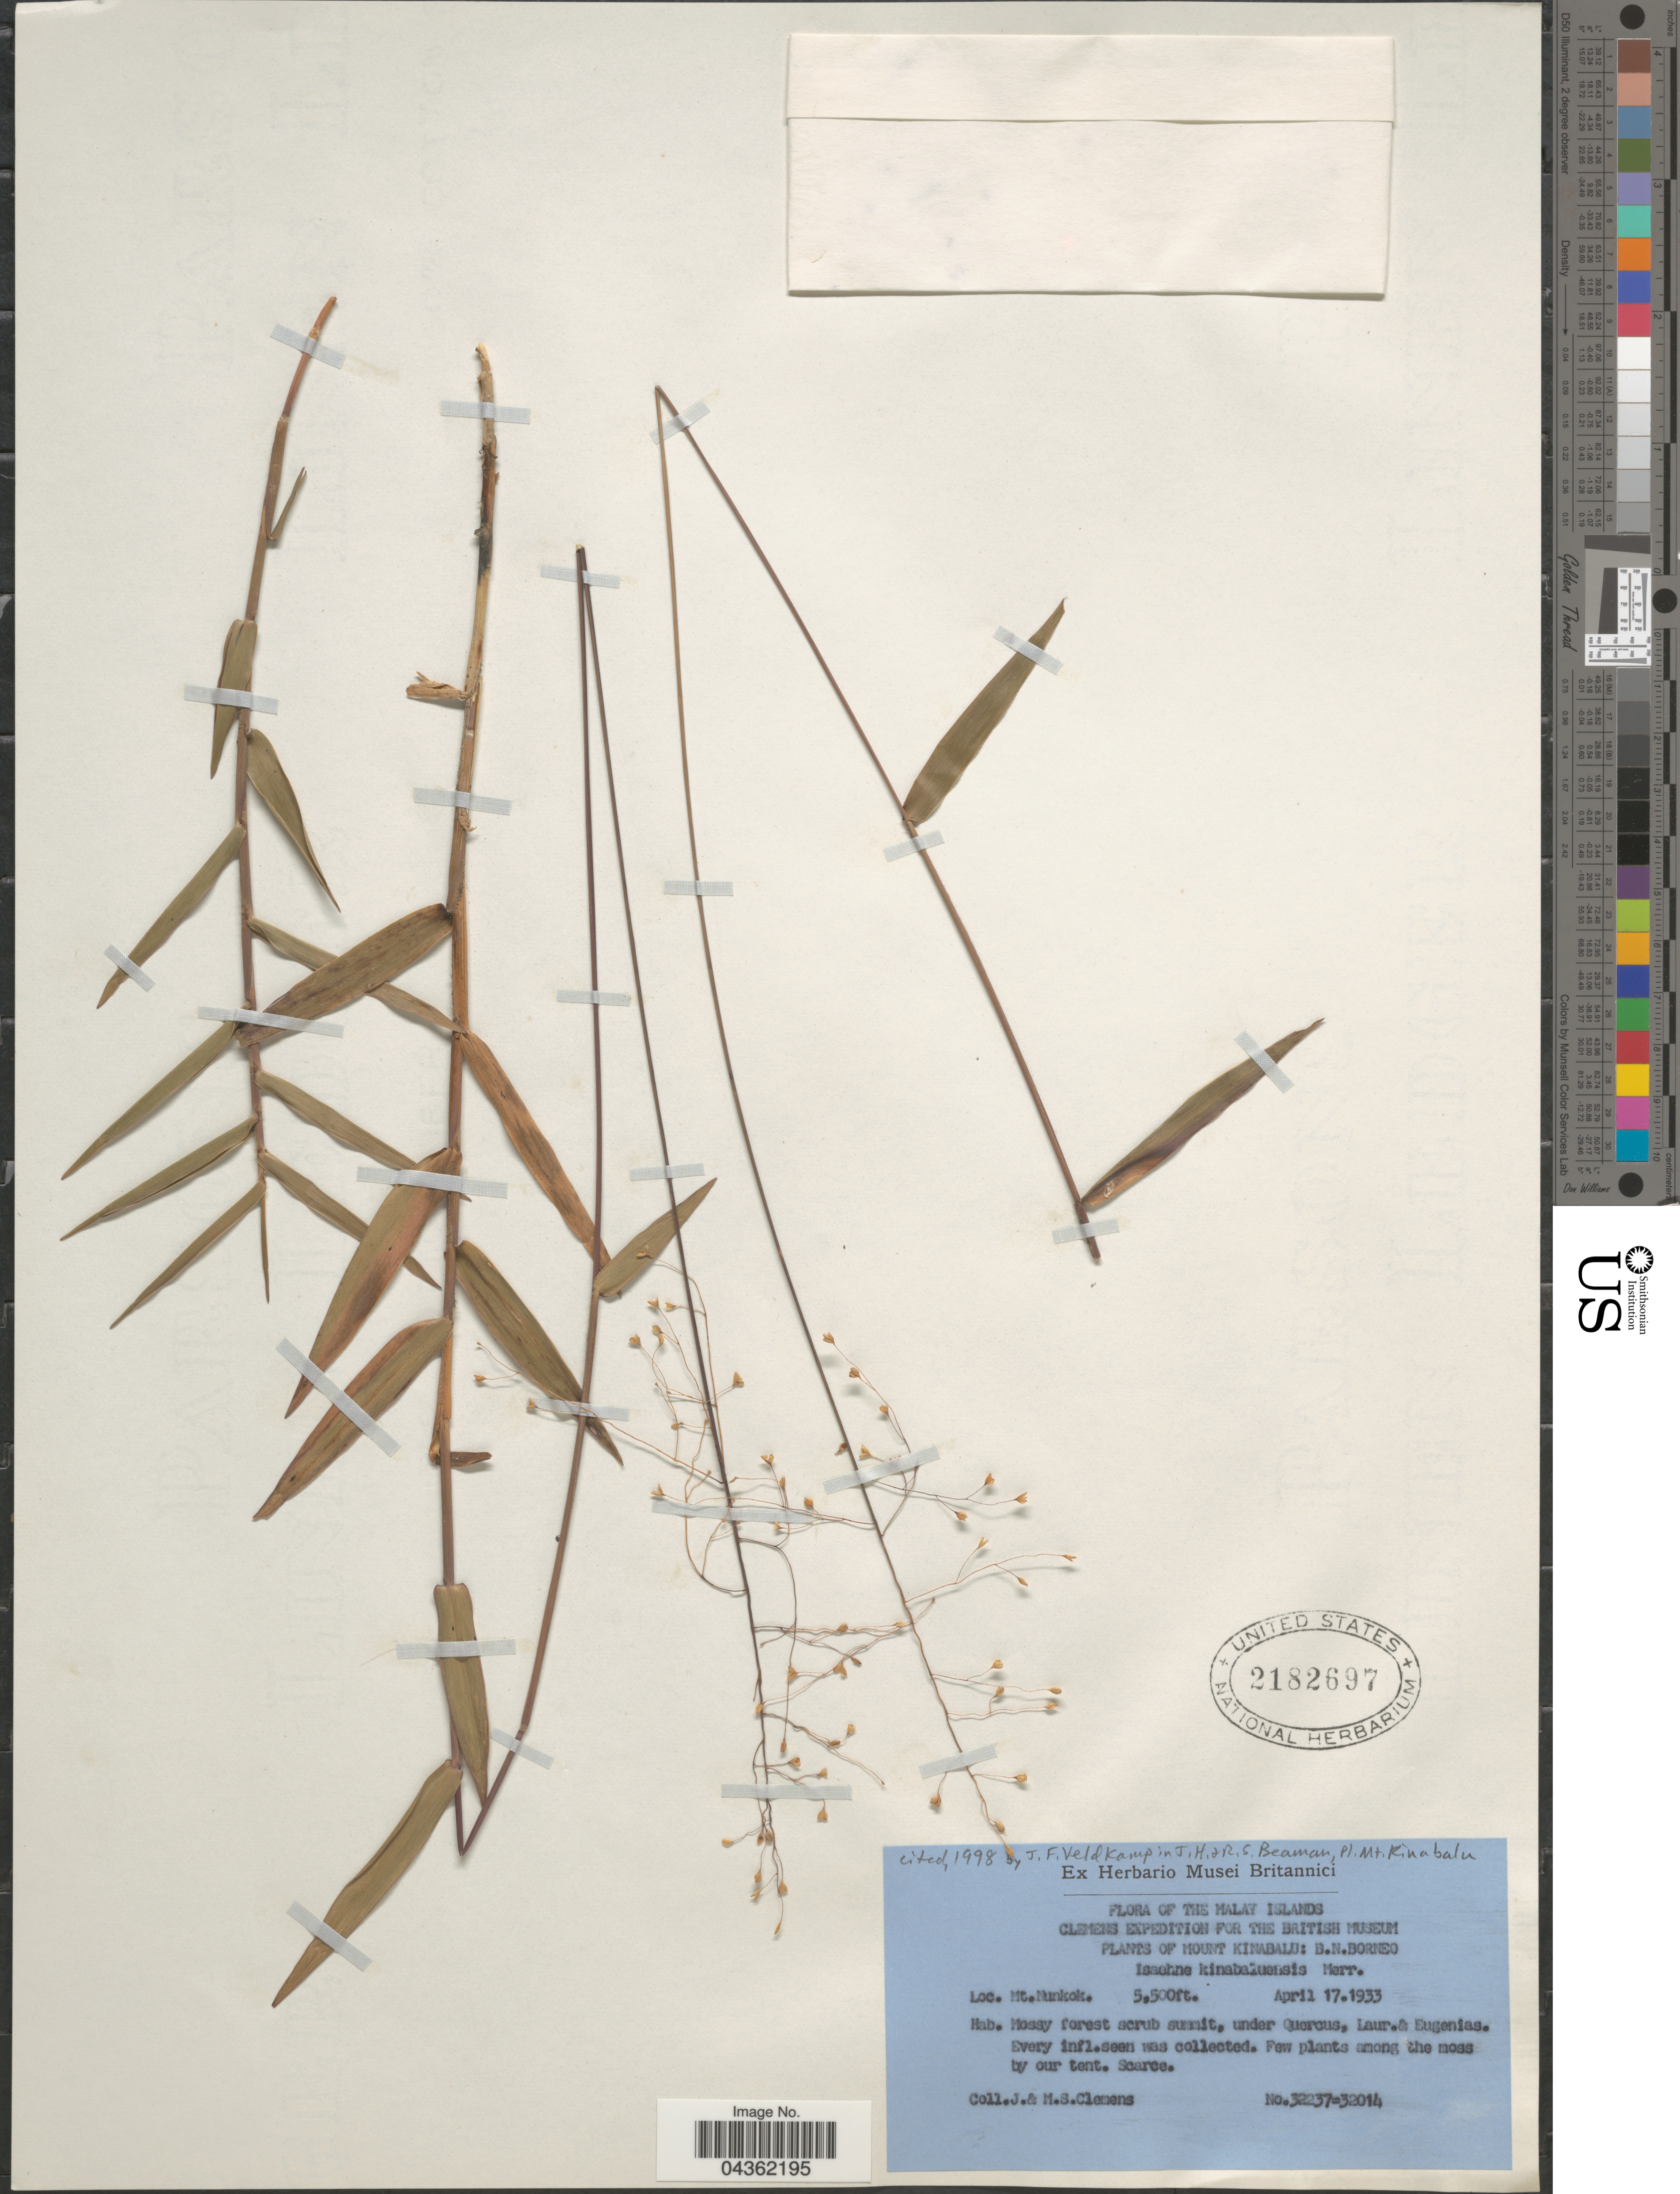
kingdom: Plantae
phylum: Tracheophyta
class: Liliopsida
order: Poales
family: Poaceae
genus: Isachne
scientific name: Isachne kinabaluensis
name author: Merr.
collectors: J. Clemens & M. S. Clemens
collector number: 32237/32014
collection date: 1933-04-17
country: Malaysia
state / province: Sabah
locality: Malay Islands. Clemens Expedition for the British Museum. Mount Kinabalu: B.N.Borneo. Mt. Nunkok. Mossy forest scrub summit.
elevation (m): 1676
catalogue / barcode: US 2182697